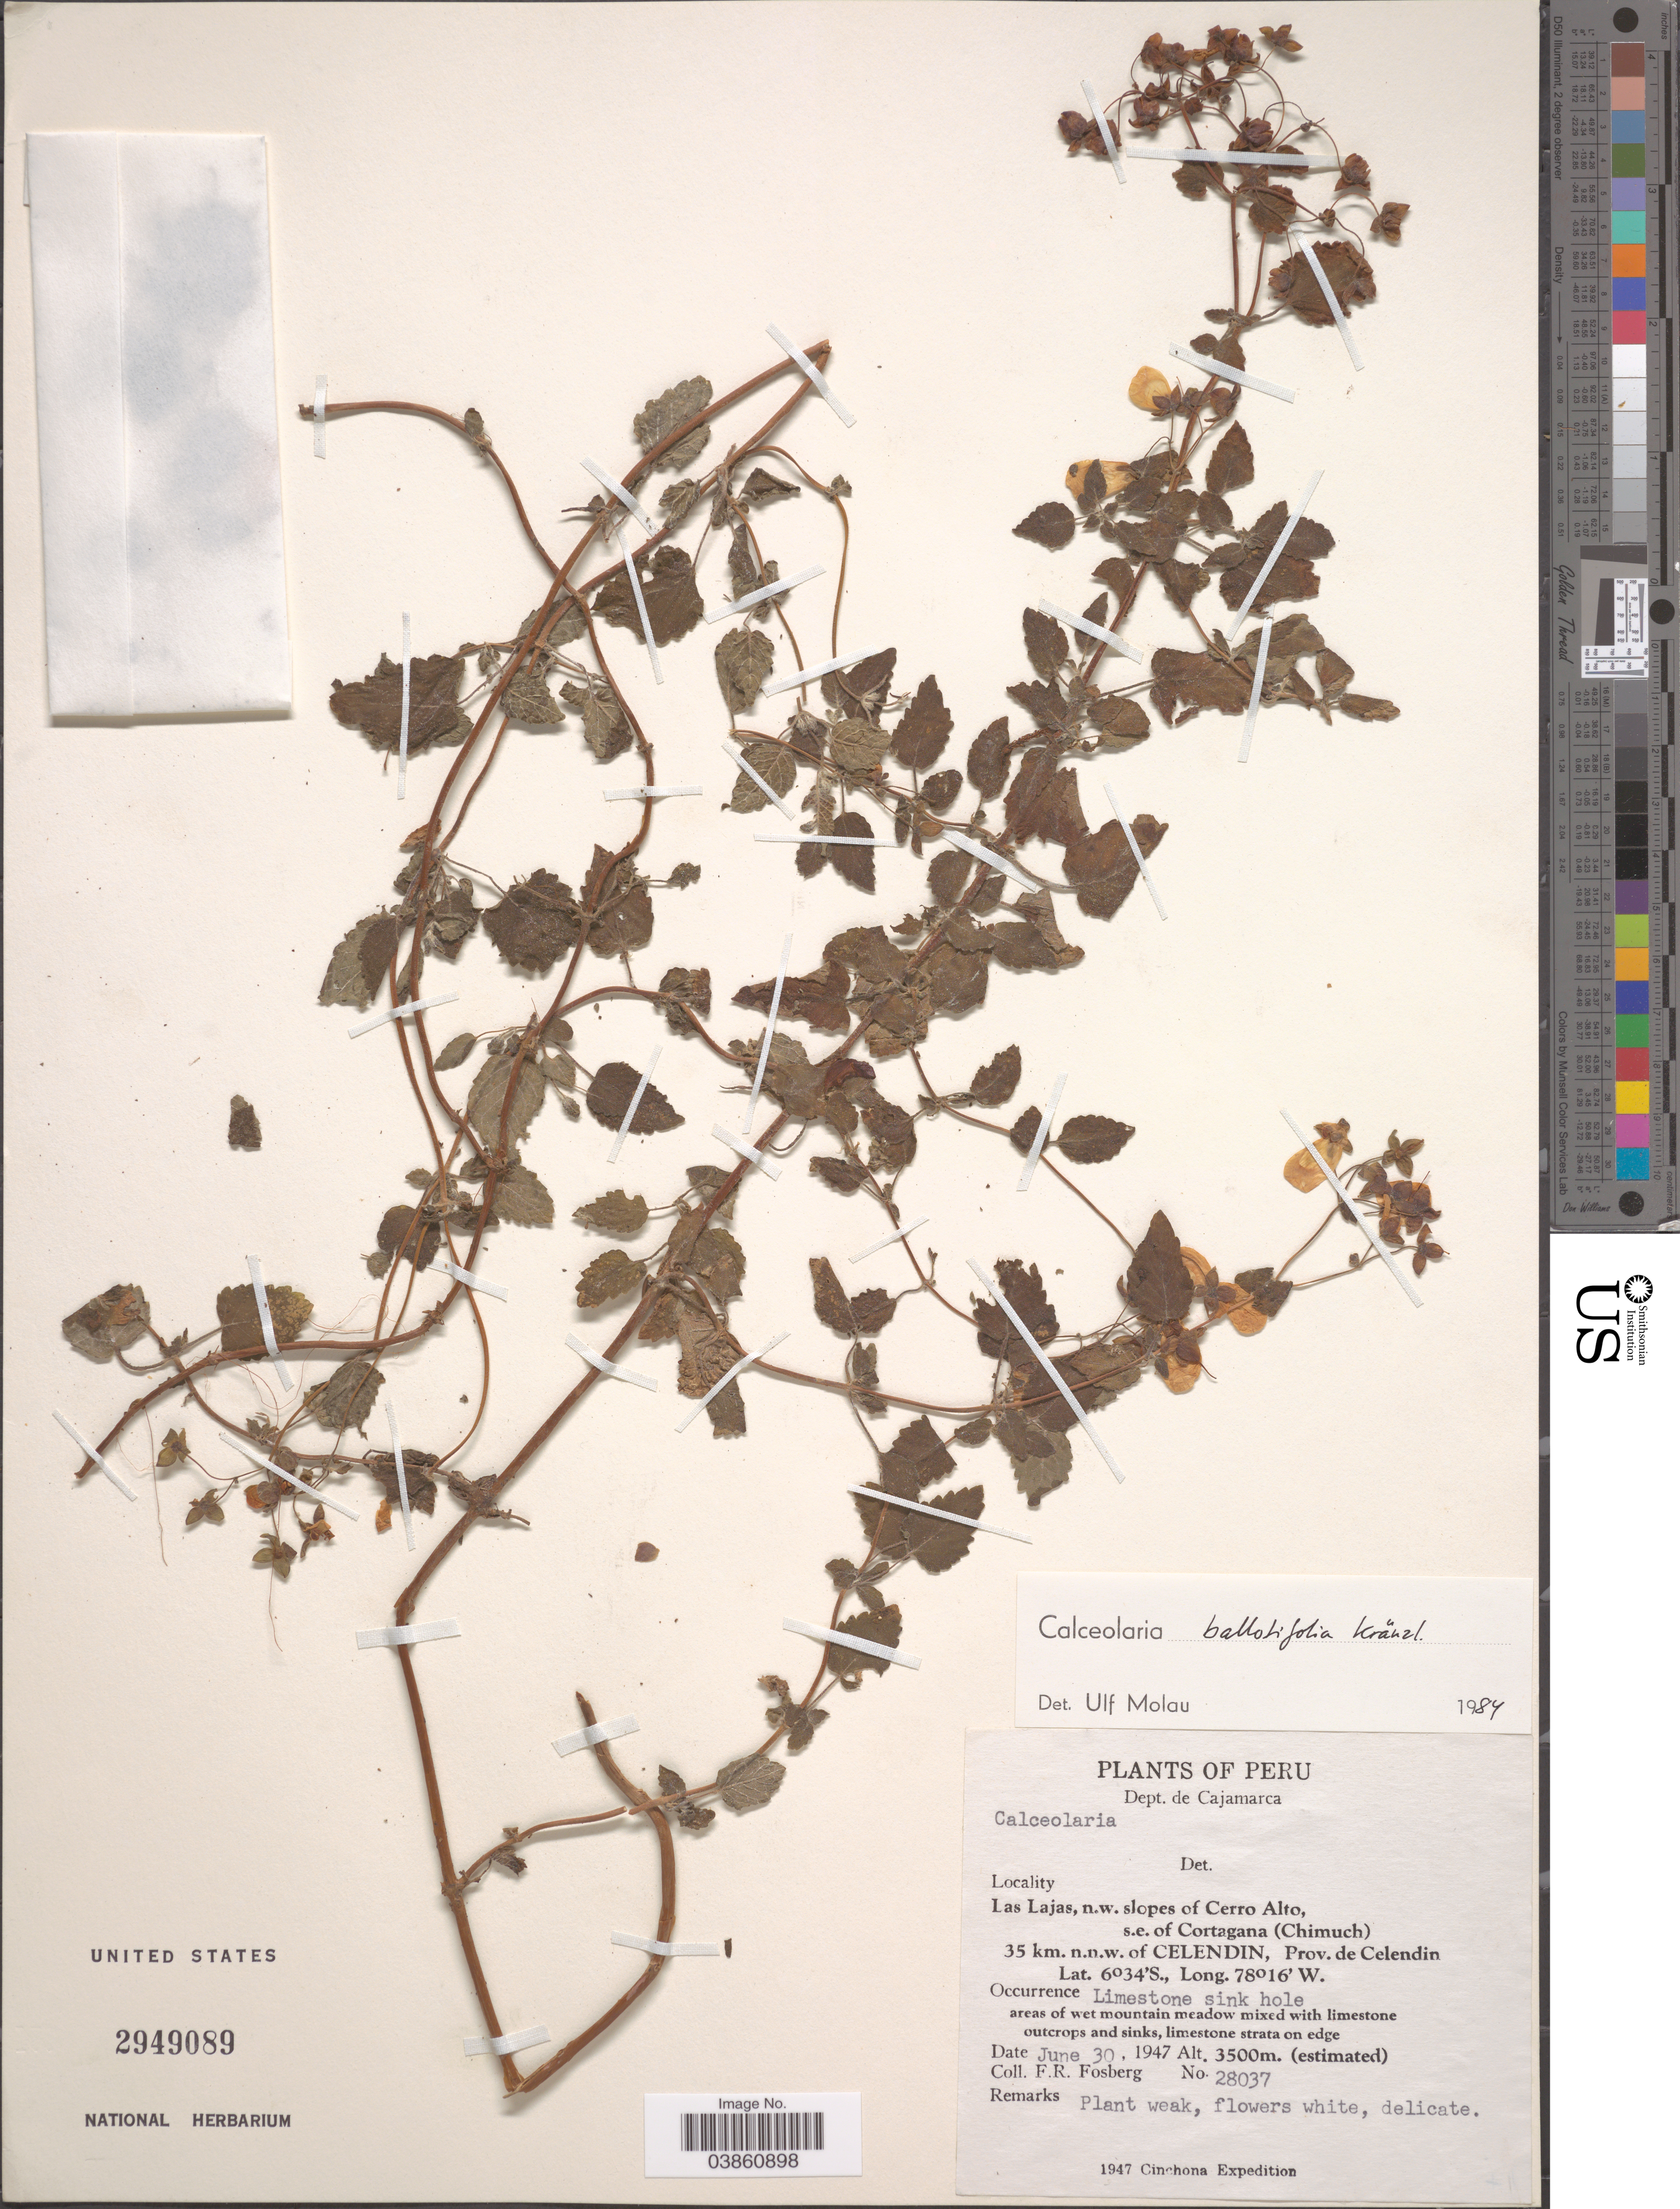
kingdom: Plantae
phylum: Tracheophyta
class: Magnoliopsida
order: Lamiales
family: Calceolariaceae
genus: Calceolaria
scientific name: Calceolaria ballotifolia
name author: Kranzl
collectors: F. R. Fosberg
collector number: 28037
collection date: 1947-06-30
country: Peru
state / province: Cajamarca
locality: Dept. de Cajamarca. Las Lajas, n.w. slopes of Cerro Alto, s.e. of Cortagana (Chimuch) 35 km. n.n.w. of Celendin, Prov. de Celendin.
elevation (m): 3500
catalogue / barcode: US 2949089